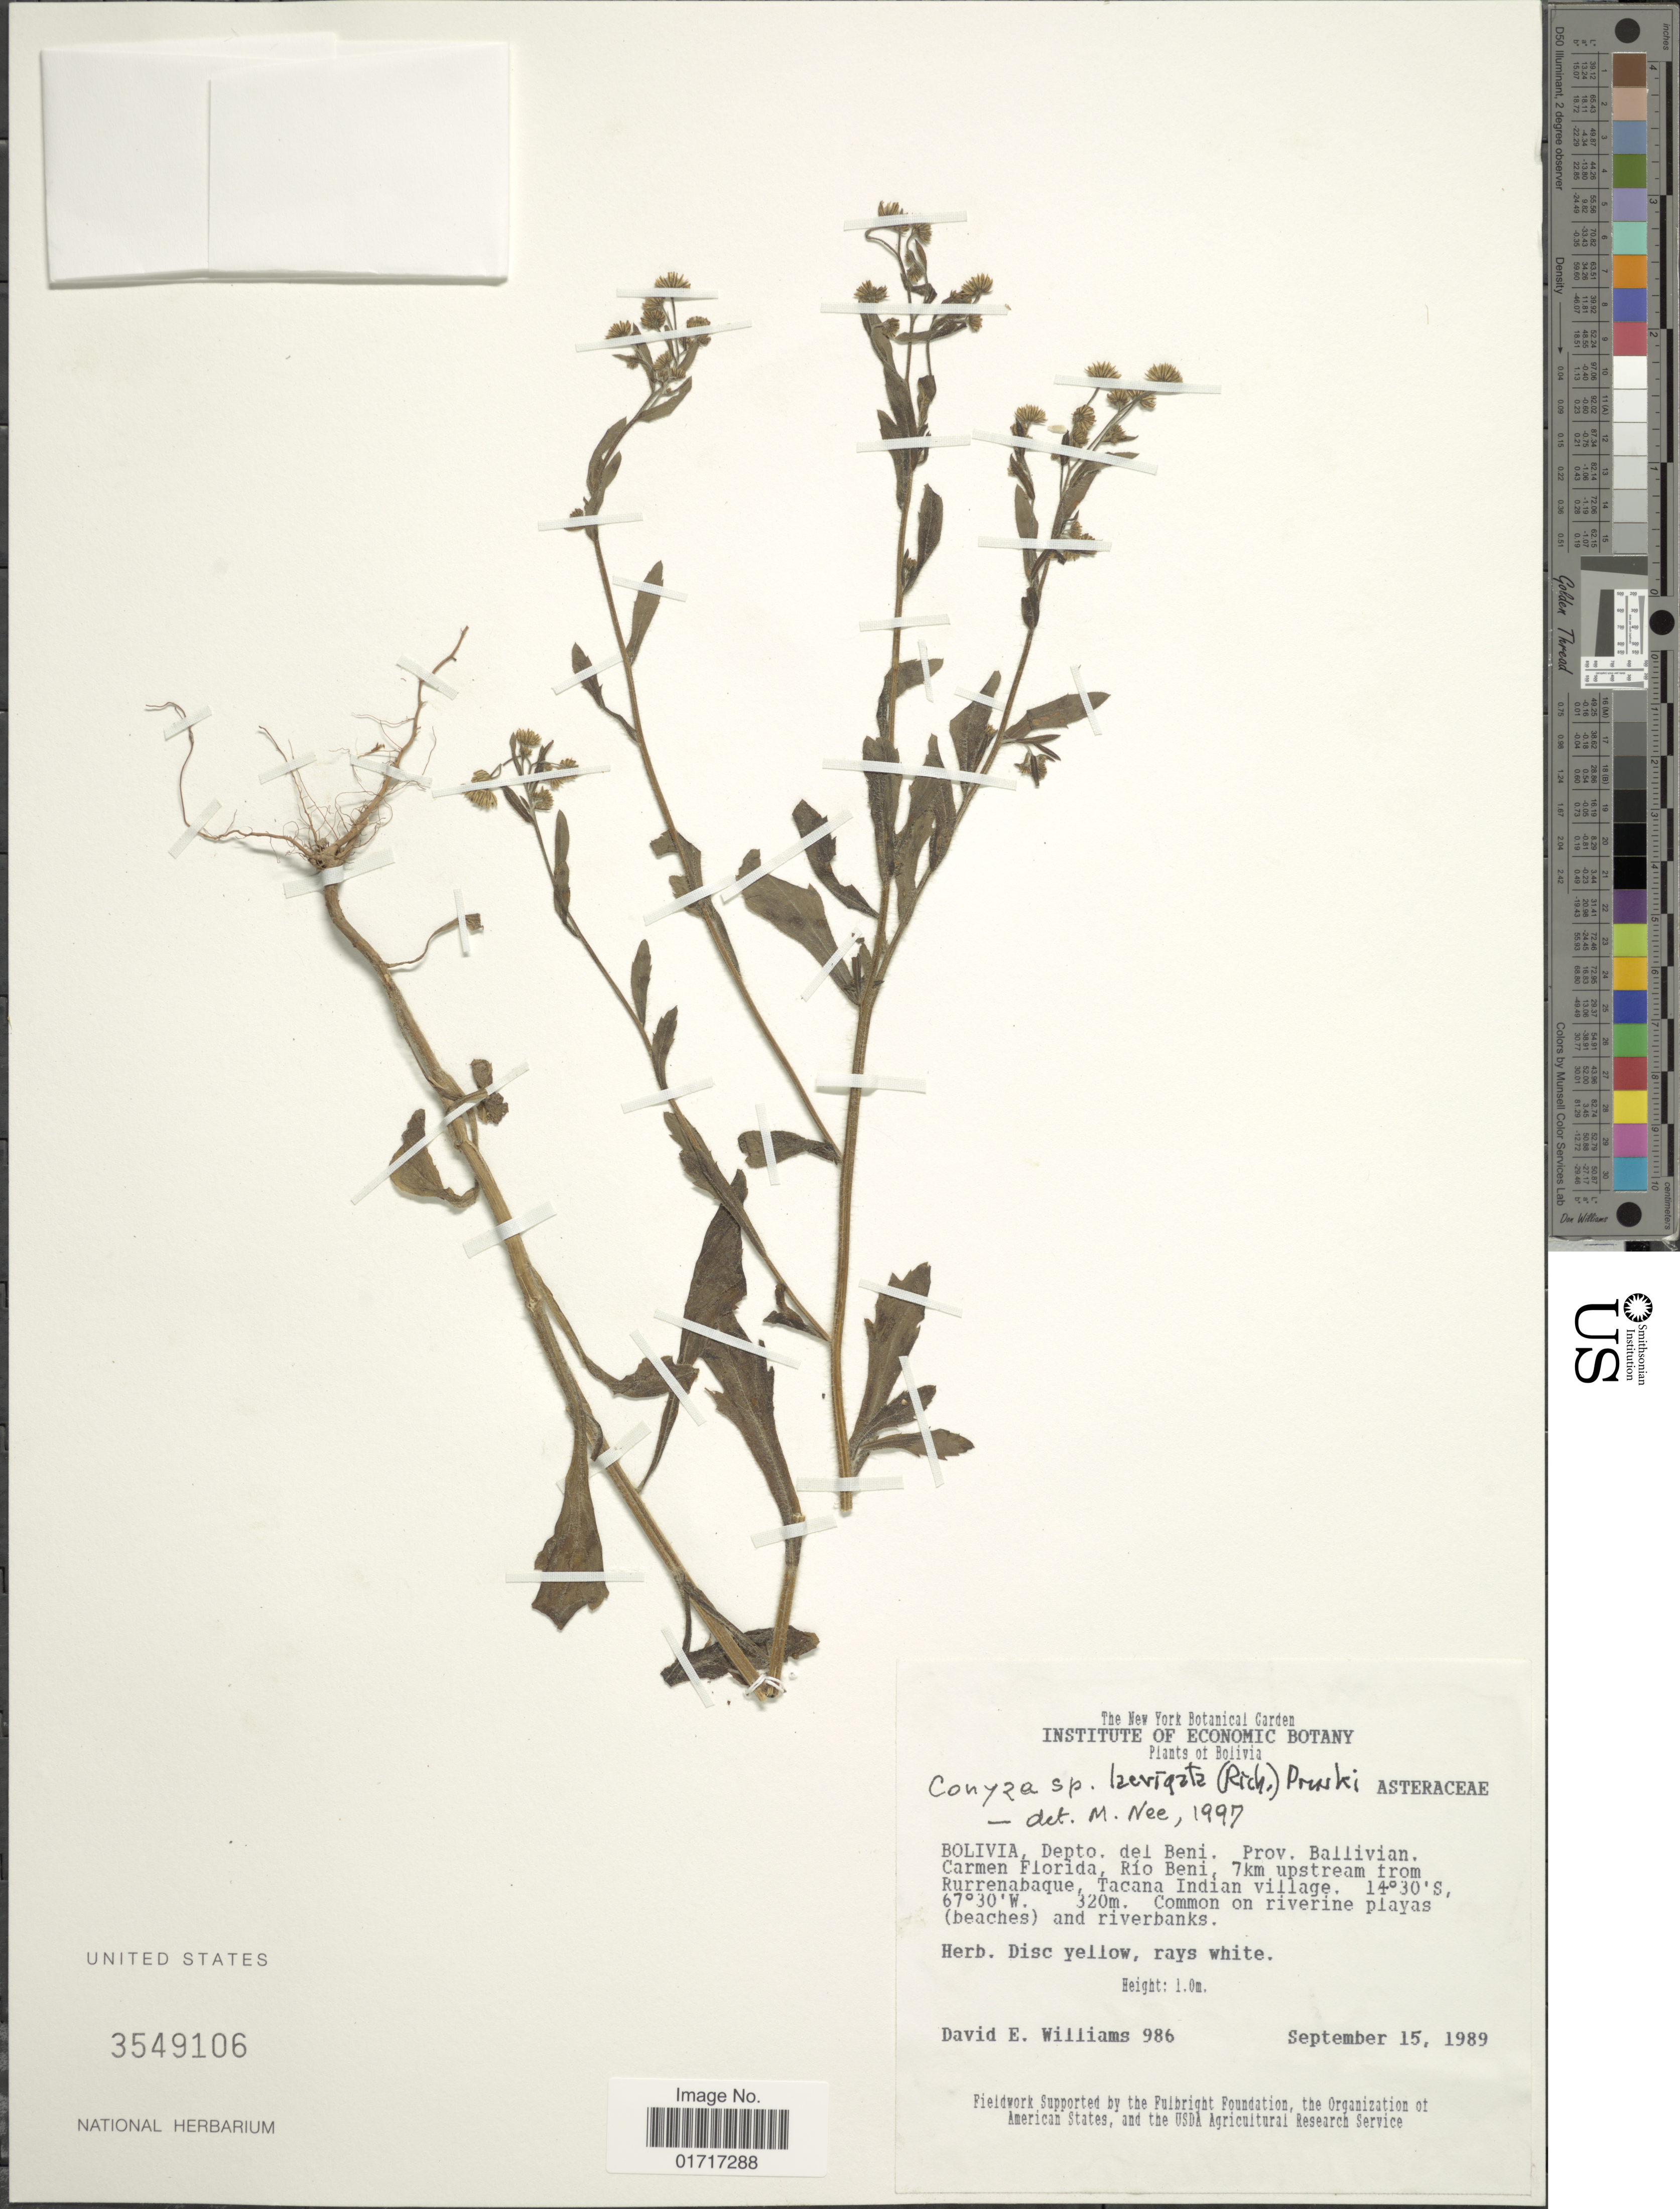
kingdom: Plantae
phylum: Tracheophyta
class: Magnoliopsida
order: Asterales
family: Asteraceae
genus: Conyza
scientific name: Conyza laevigata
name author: (Rich.) Pruski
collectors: D. E. Williams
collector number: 986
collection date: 1989-09-15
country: Bolivia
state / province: Beni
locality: Bolivia, Depto. del Beni. Prov. Ballivian. Carmen Florida, Rio Beni, 7 km upstream from Rurrenbaque.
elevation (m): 320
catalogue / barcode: US 3549106